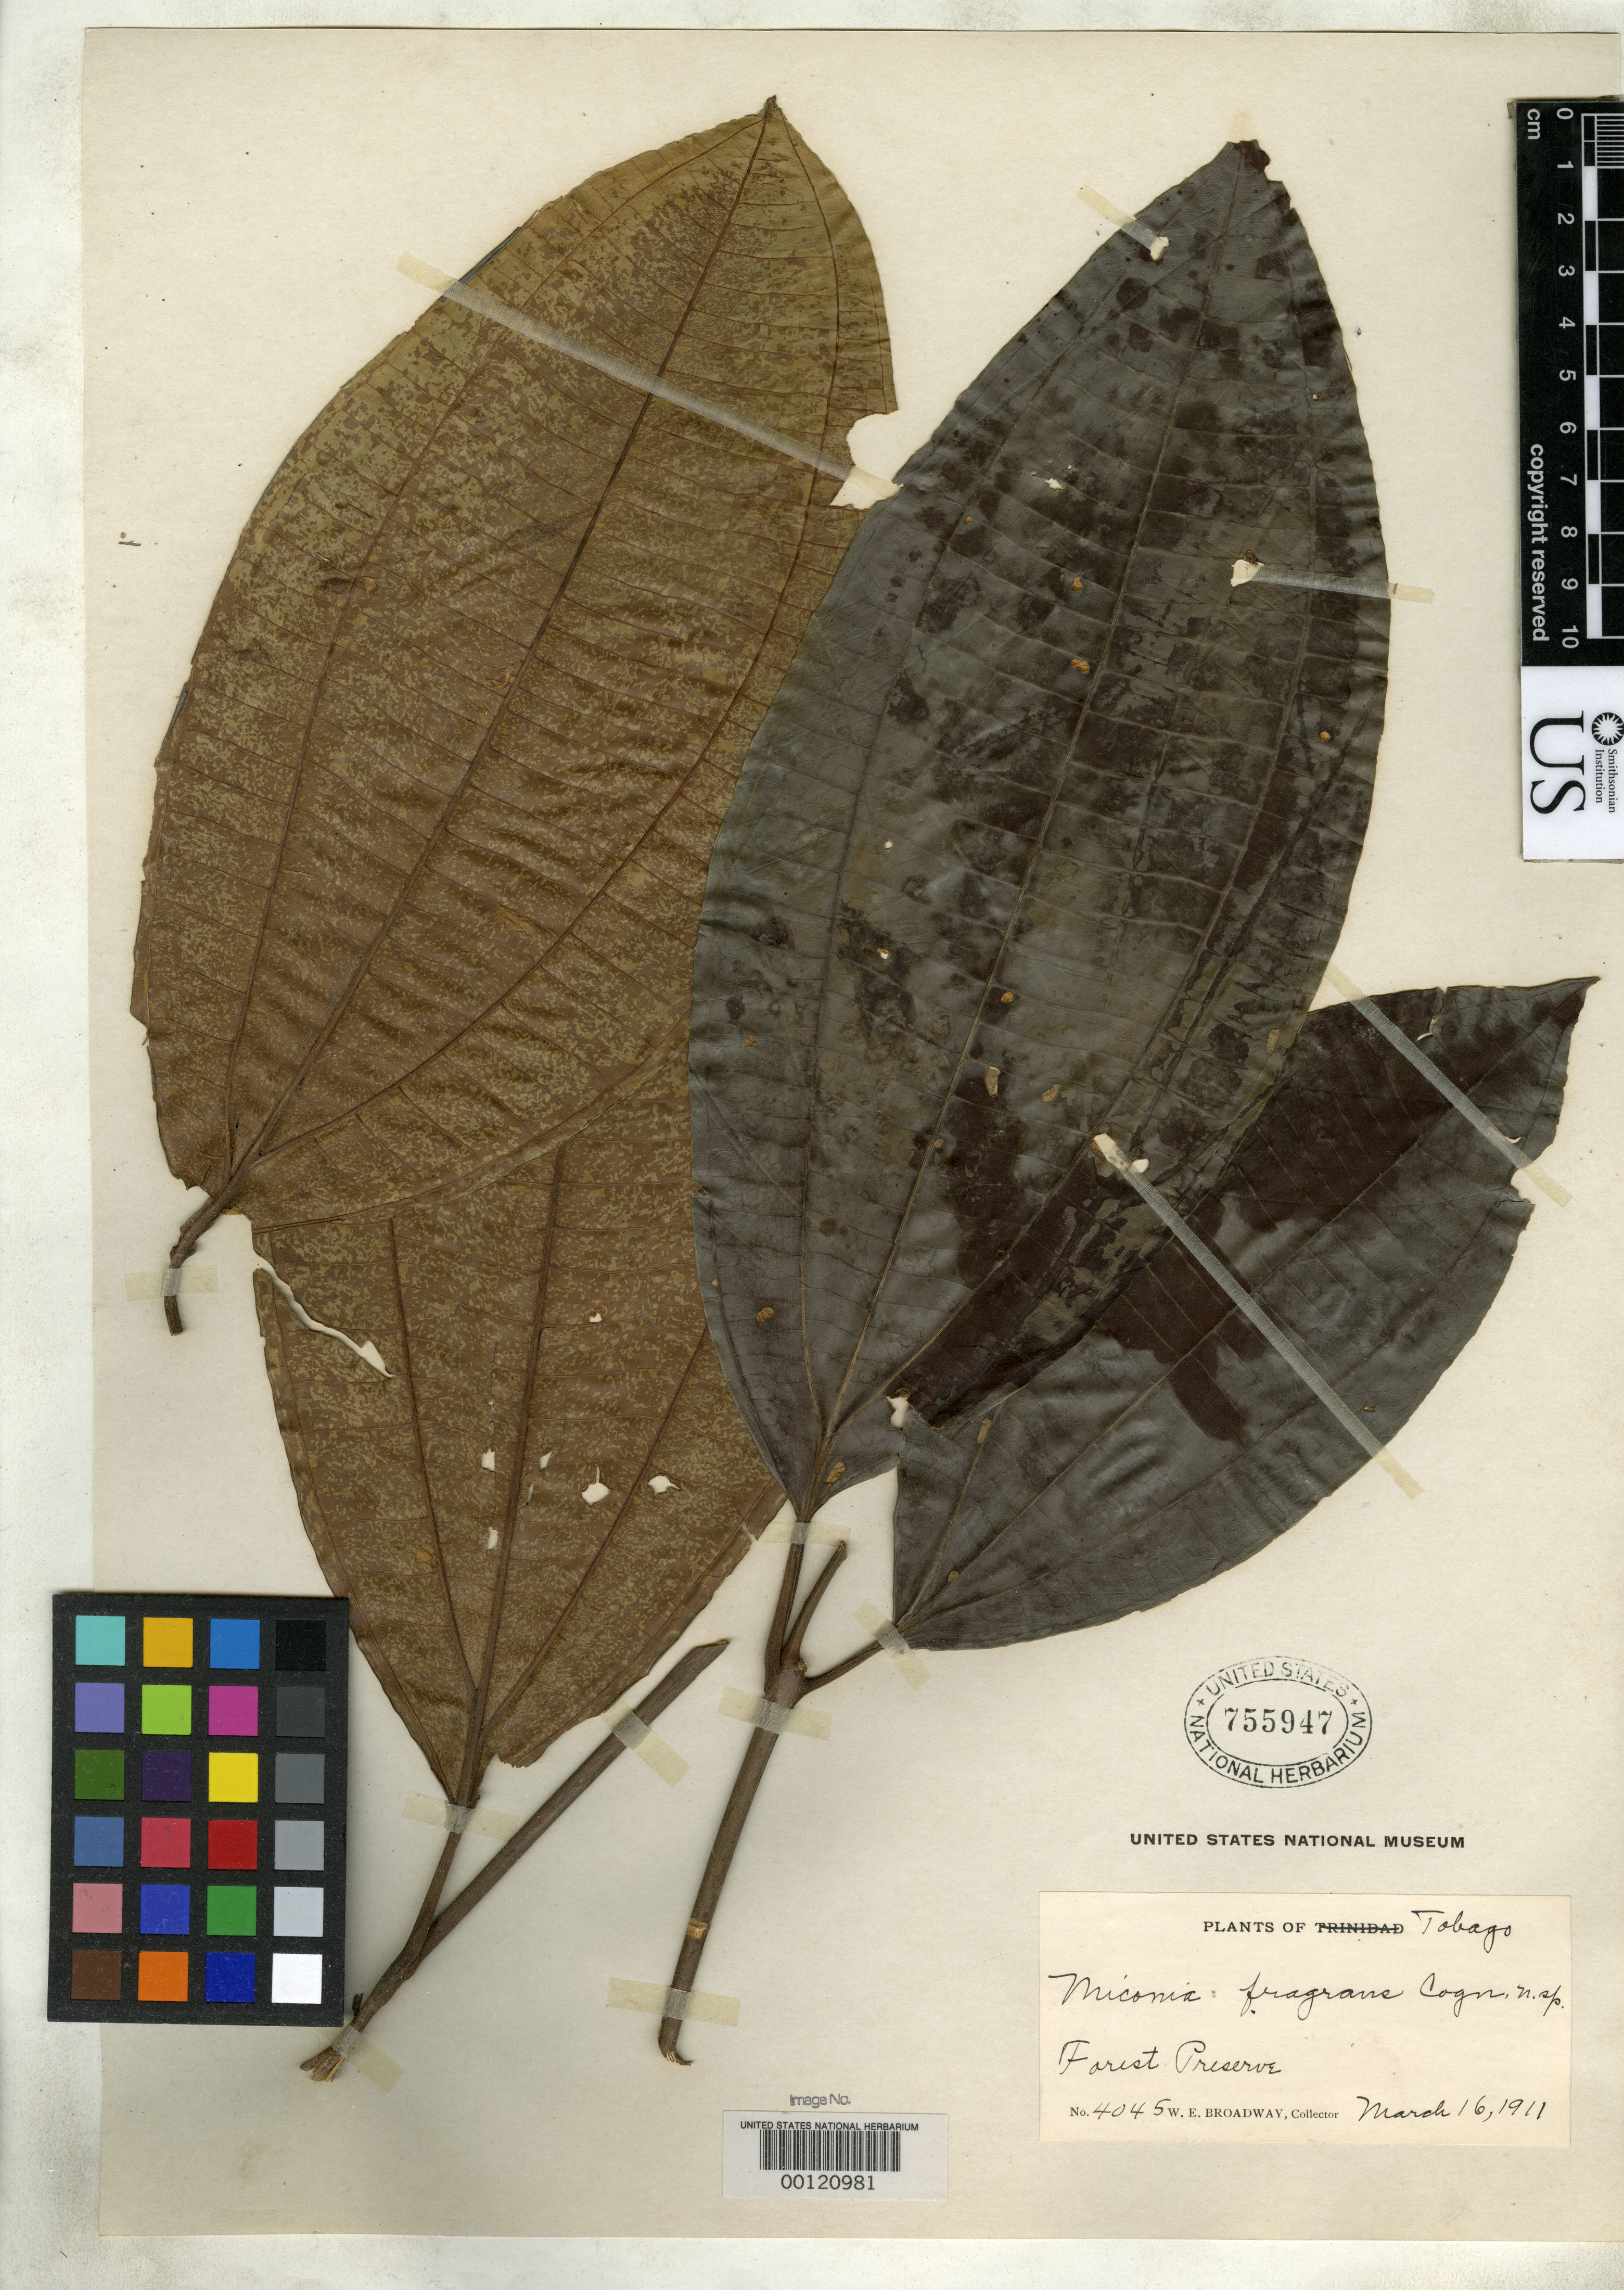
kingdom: Plantae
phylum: Tracheophyta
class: Magnoliopsida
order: Myrtales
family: Melastomataceae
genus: Miconia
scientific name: Miconia fragrans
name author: Cogn. in Urb.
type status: Isotype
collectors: W. E. Broadway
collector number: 4045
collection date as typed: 16 Mar 1911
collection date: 1911-03-16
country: Trinidad and Tobago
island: Tobago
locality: Forest Reserve.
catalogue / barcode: US 755947